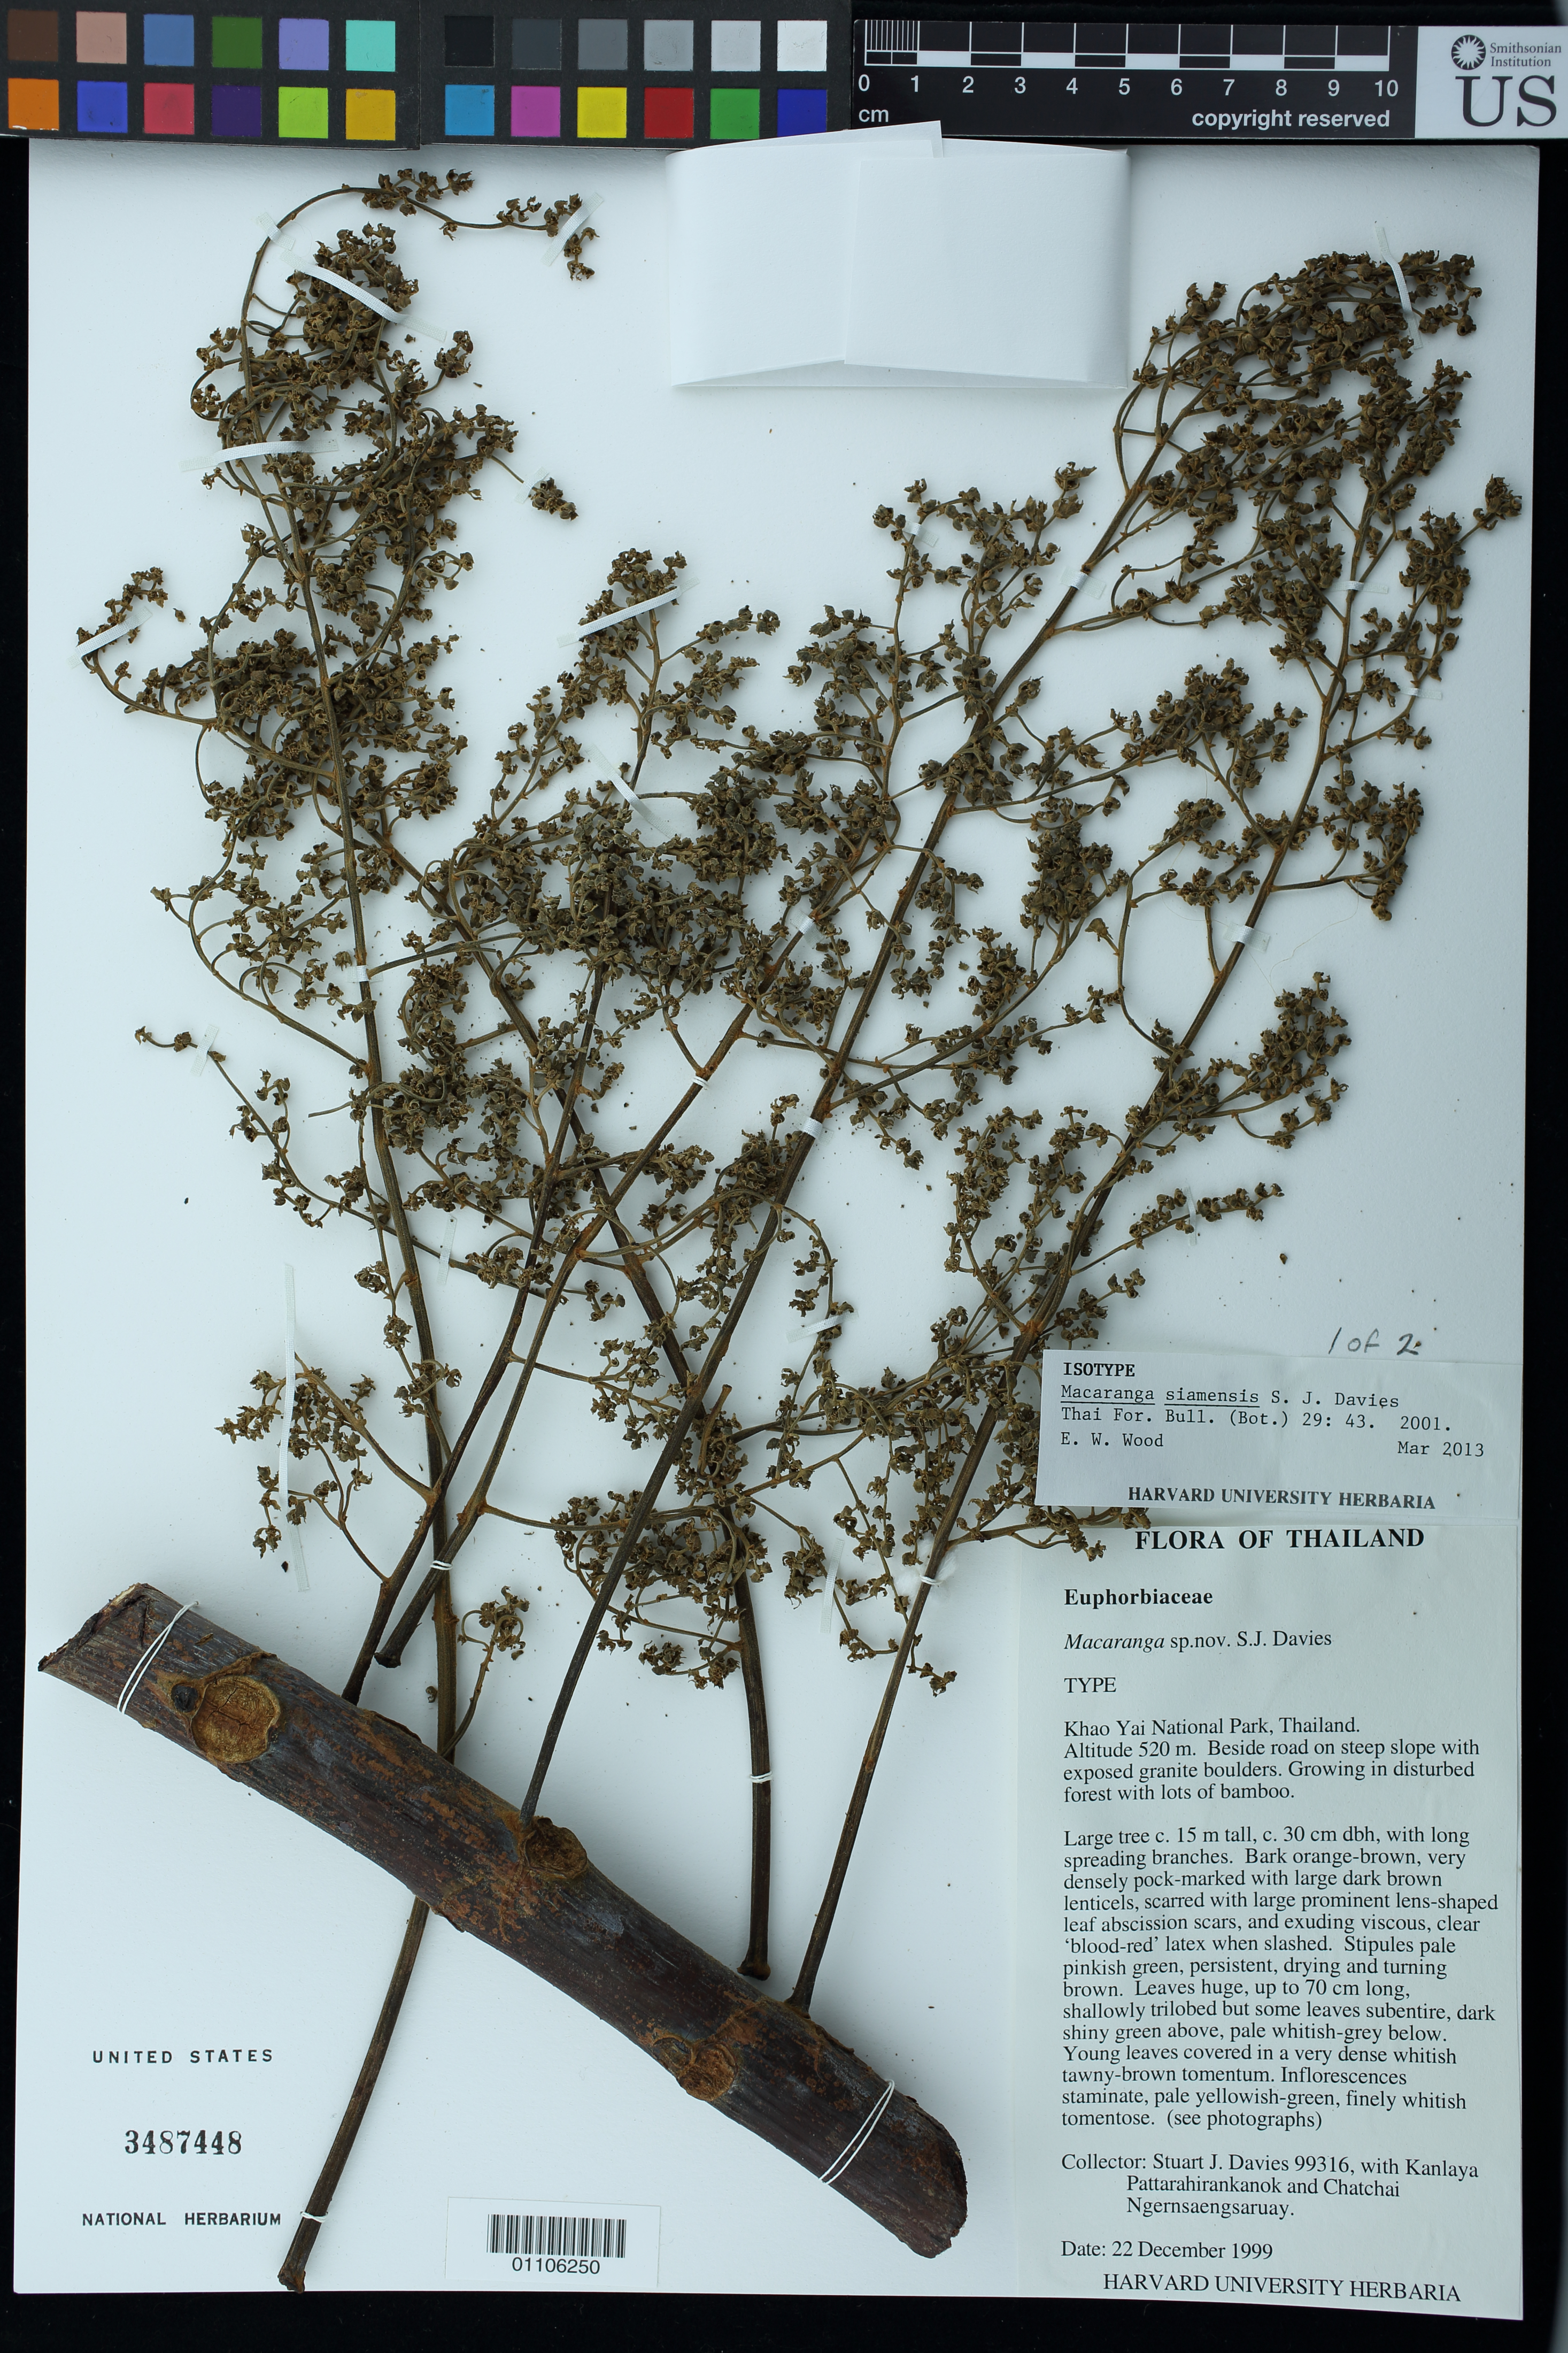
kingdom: Plantae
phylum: Tracheophyta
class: Magnoliopsida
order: Malpighiales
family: Euphorbiaceae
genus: Macaranga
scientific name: Macaranga siamensis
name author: S.J. Davies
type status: Isotype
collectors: S. Davies, K. Pattarahirankanok & C. Ngernsaengsaruay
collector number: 99316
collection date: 1999-12-22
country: Thailand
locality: Khao Yai National Park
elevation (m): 520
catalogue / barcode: US 3487448